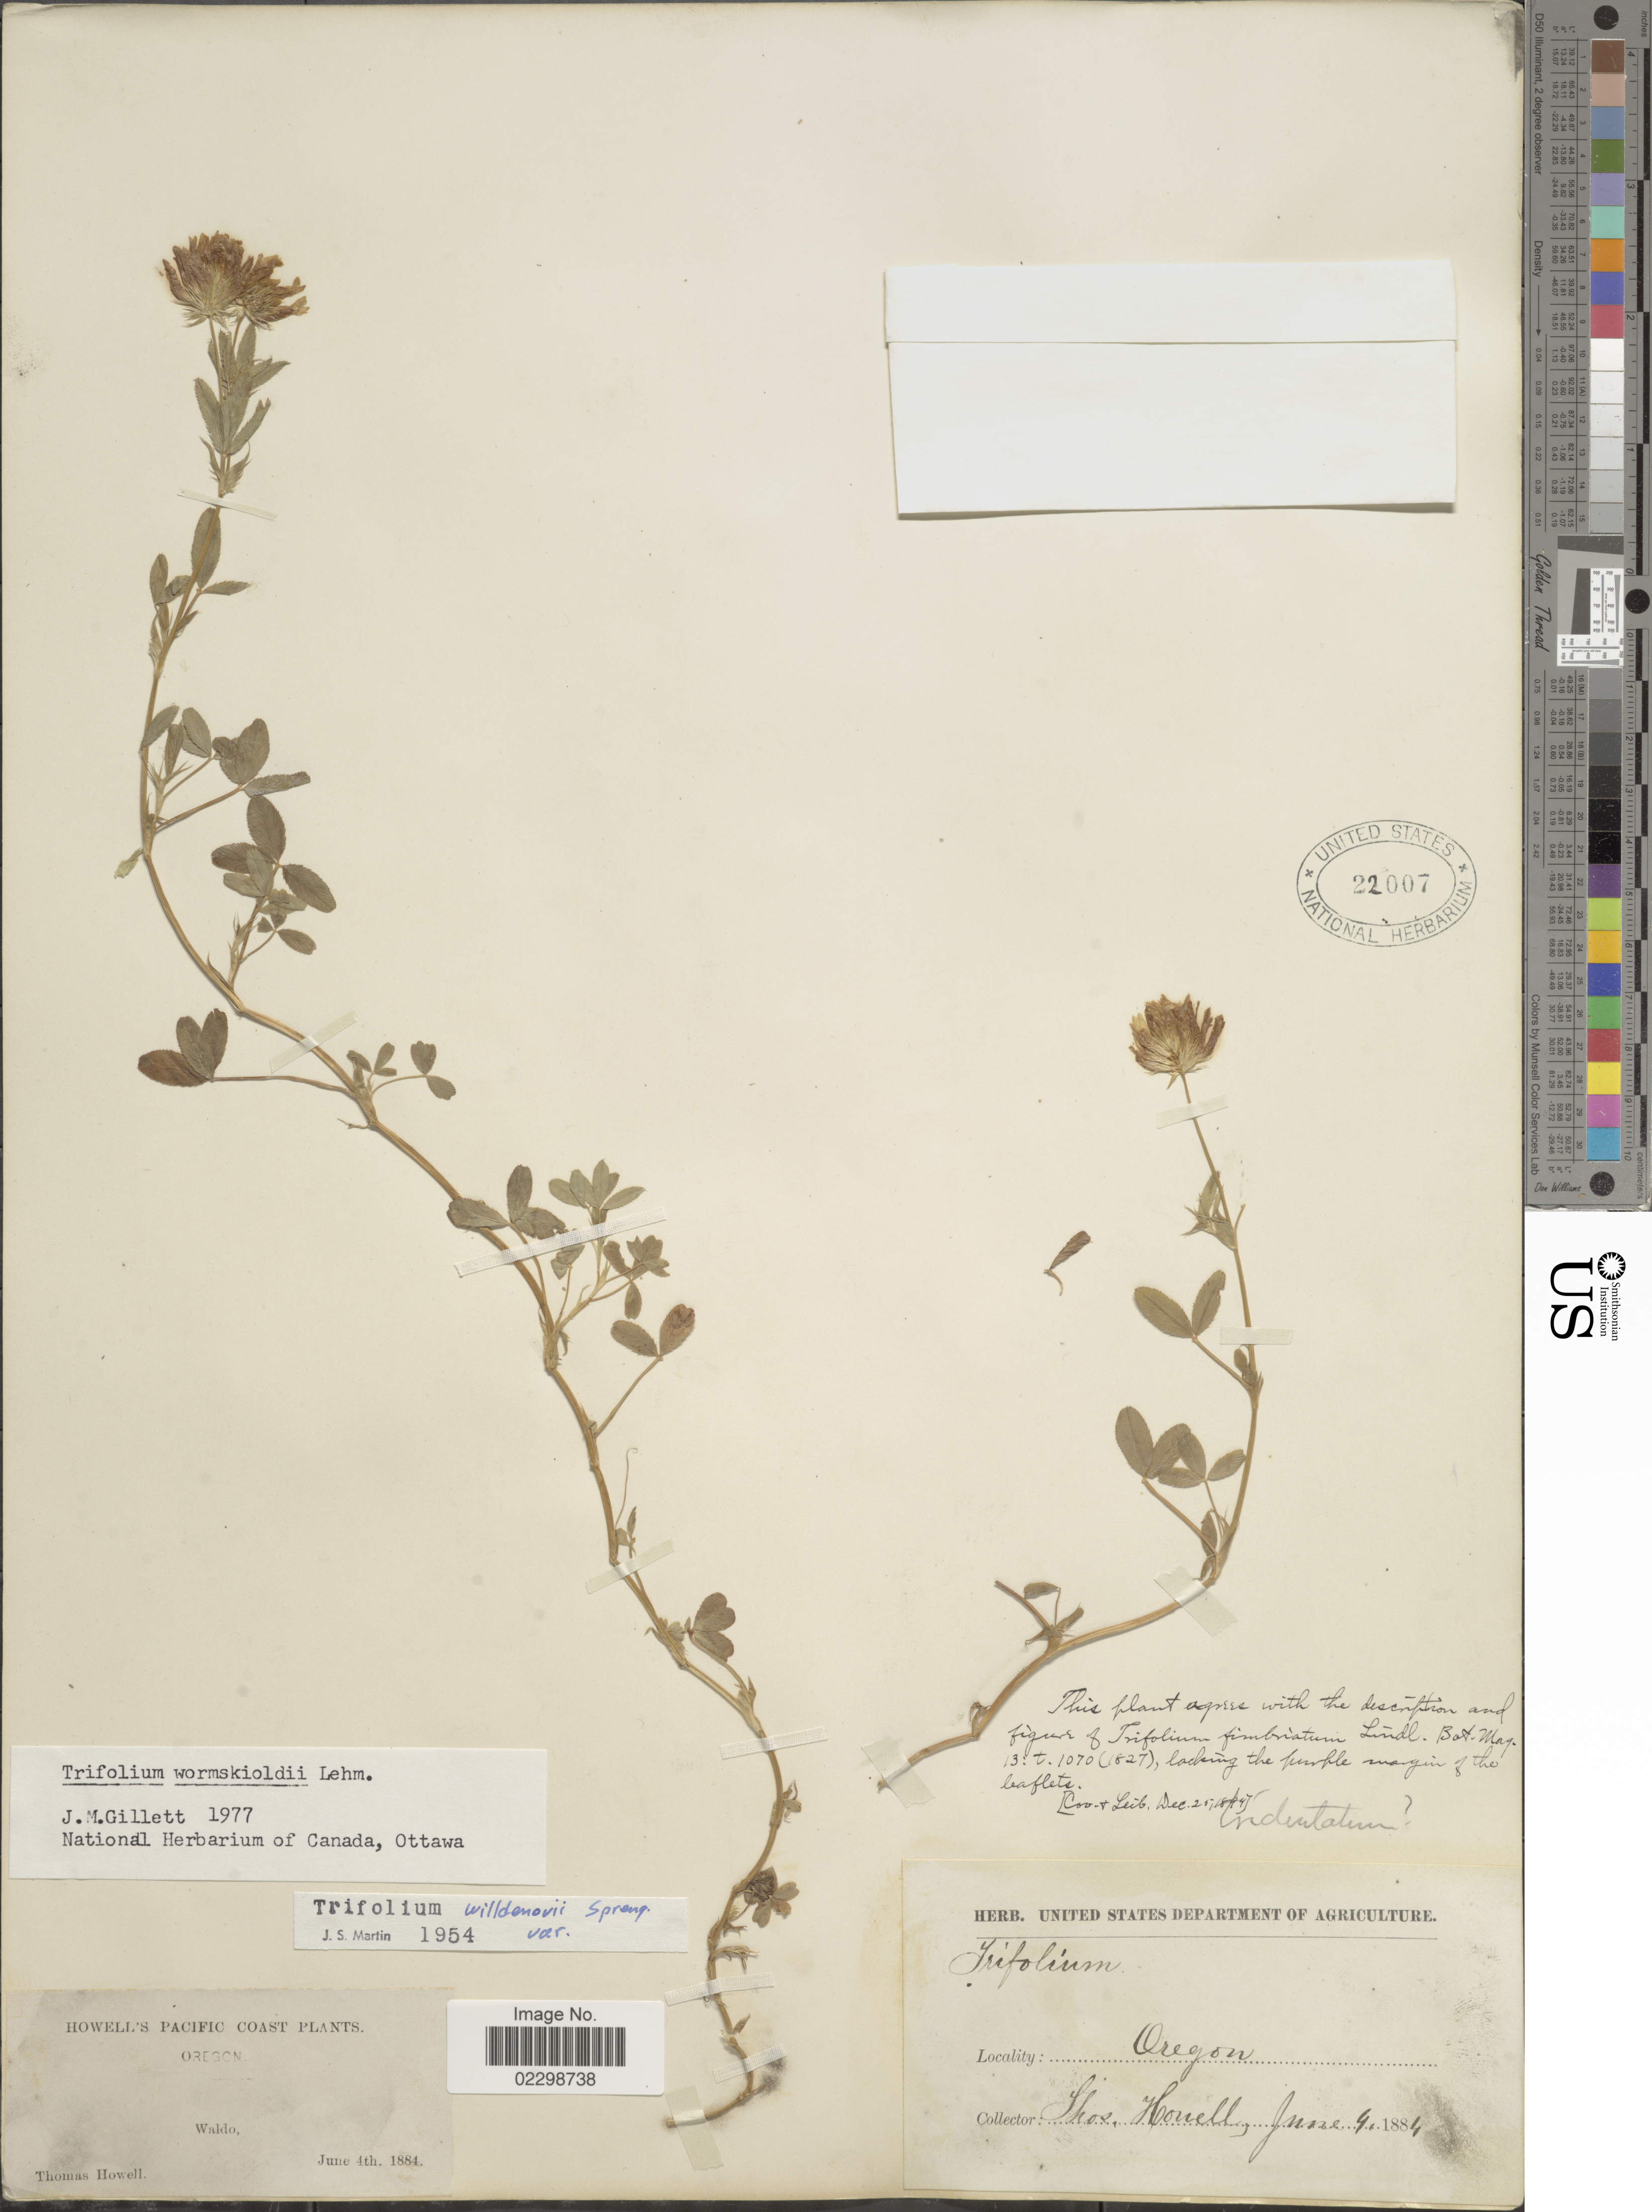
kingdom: Plantae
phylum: Tracheophyta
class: Magnoliopsida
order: Fabales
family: Fabaceae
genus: Trifolium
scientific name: Trifolium wormskioldii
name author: Lehm.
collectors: T. Howell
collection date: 1884-06-04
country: United States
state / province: Oregon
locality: Pacific Coast, Waldo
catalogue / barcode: US 22007